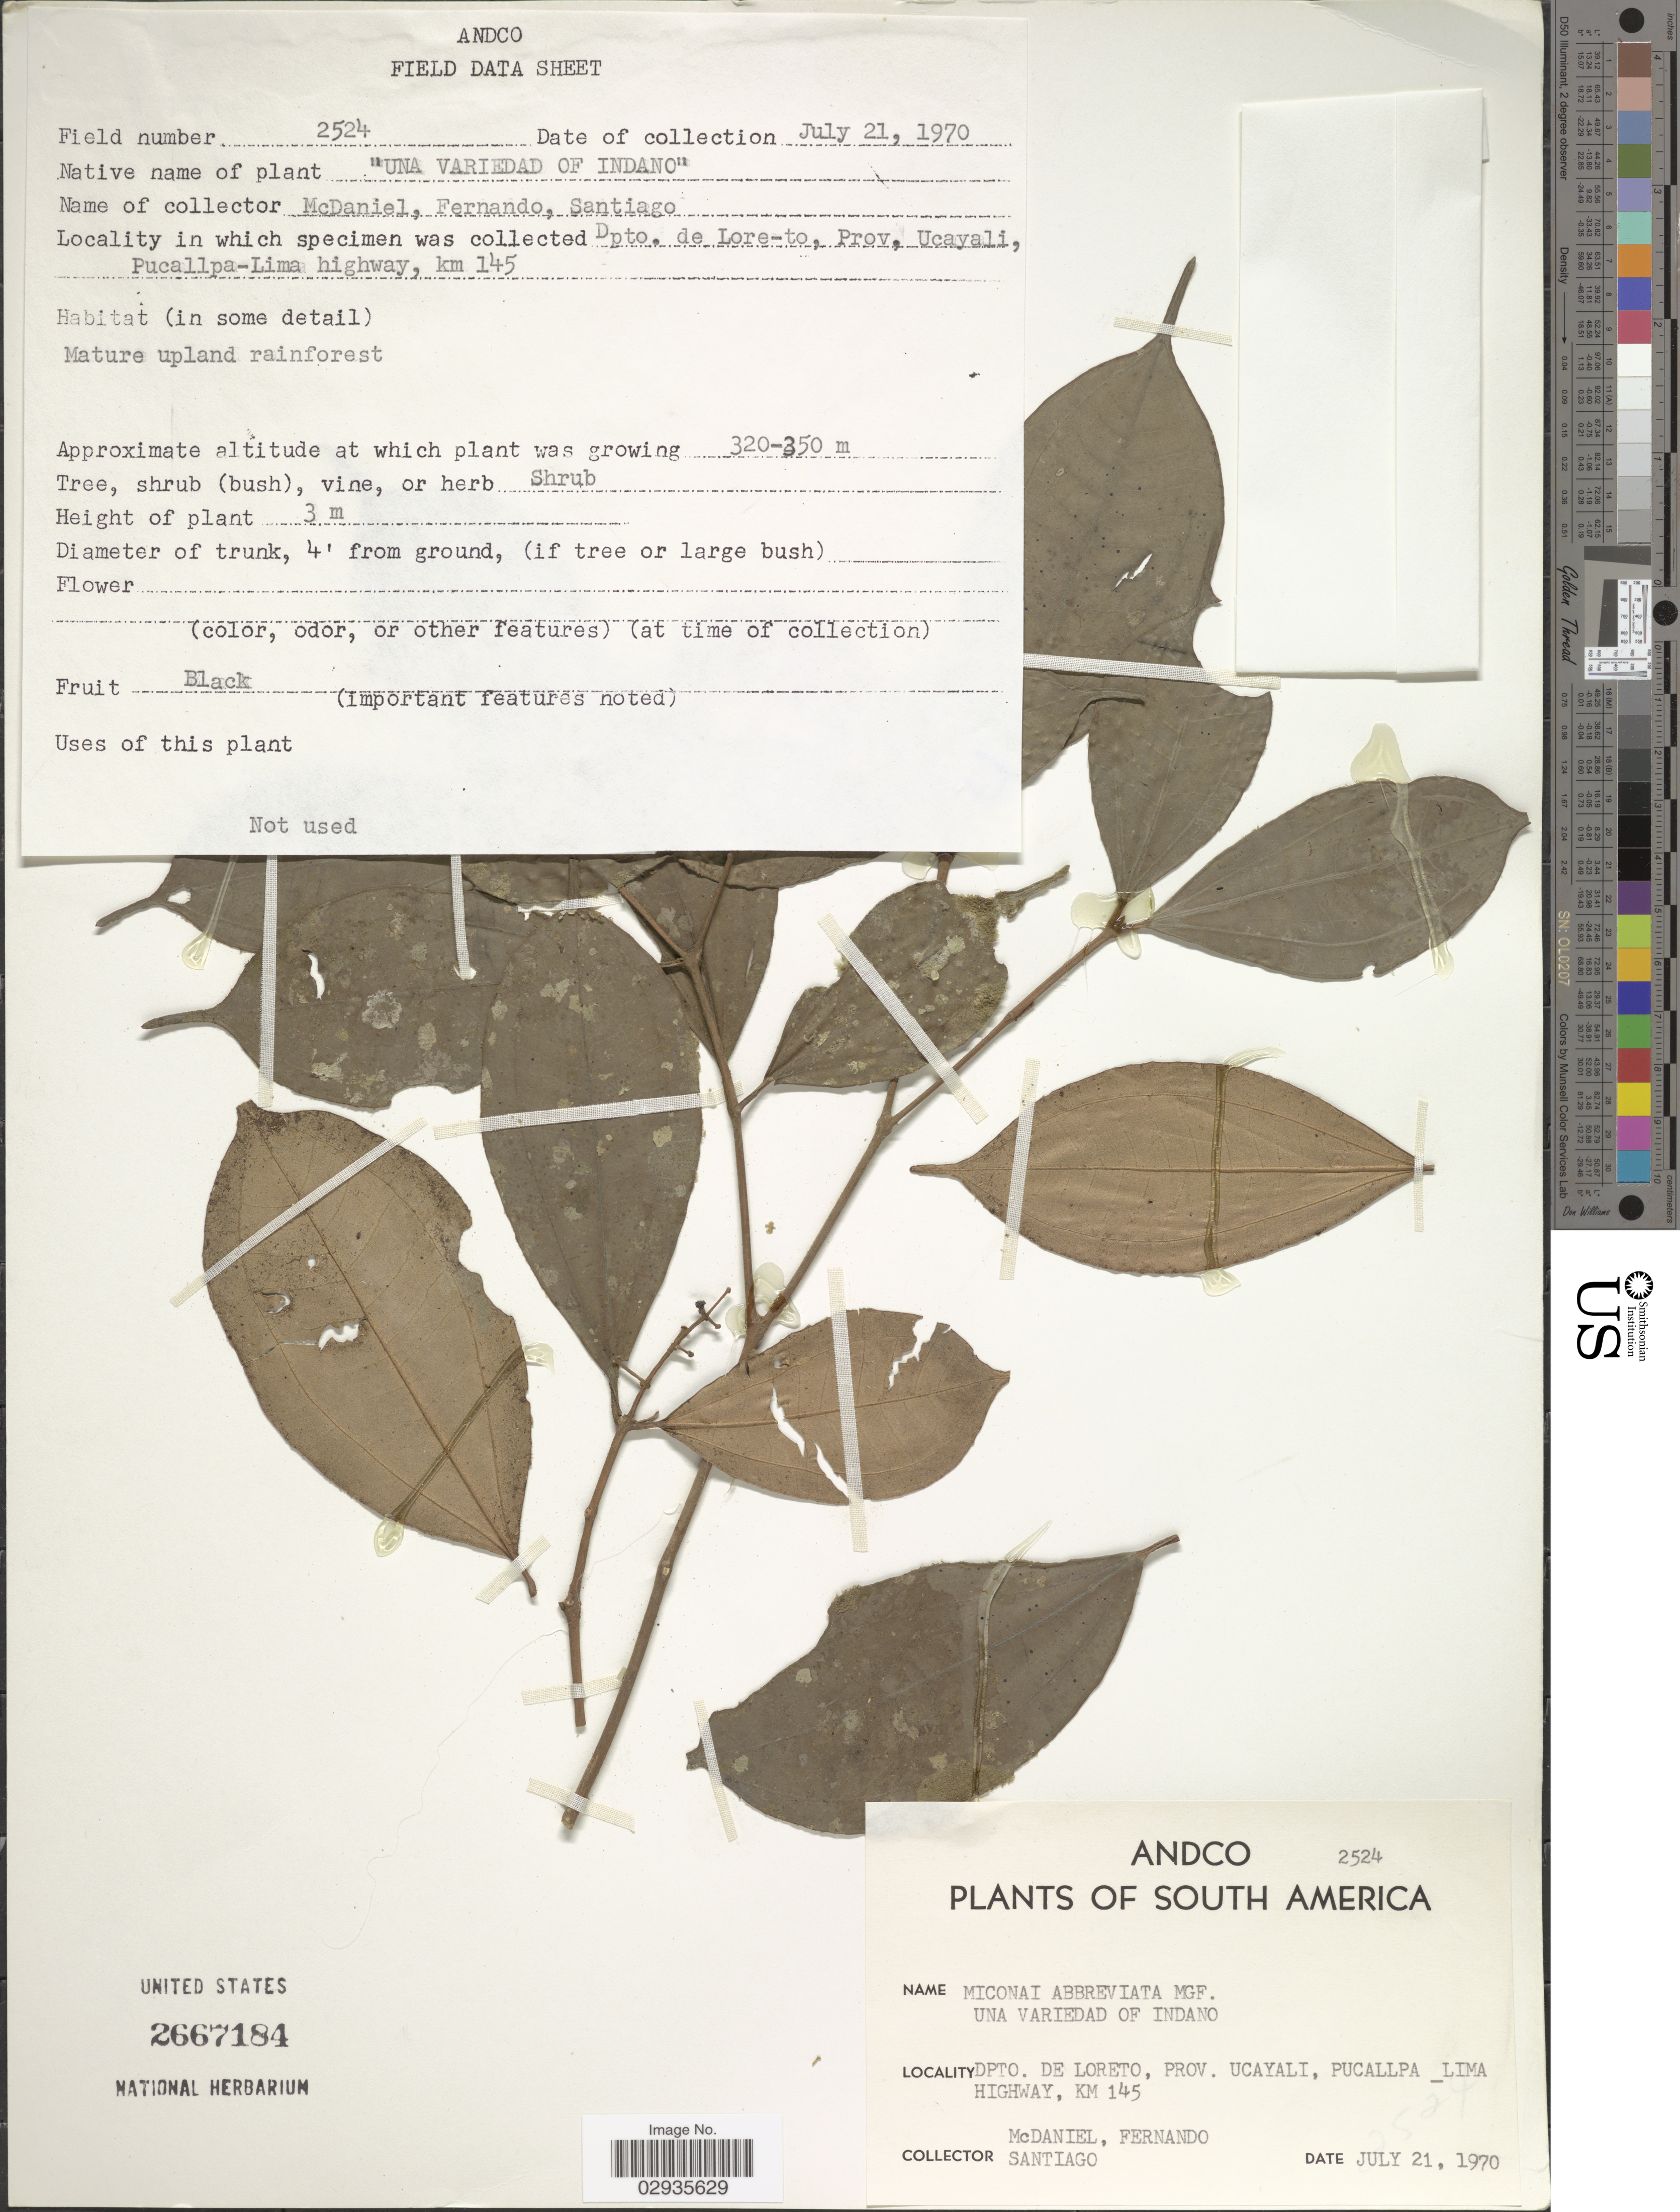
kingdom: Plantae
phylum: Tracheophyta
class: Magnoliopsida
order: Myrtales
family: Melastomataceae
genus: Miconia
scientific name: Miconia abbreviata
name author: Markgr.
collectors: -- McDaniel, -- Fernando & -. Santiago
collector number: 2524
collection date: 1970-07-21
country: Peru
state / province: Loreto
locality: Dpto. de Loreto, Prov. Ucayali, Pucallpa _Lima Highway, KM 145.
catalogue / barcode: US 2667184